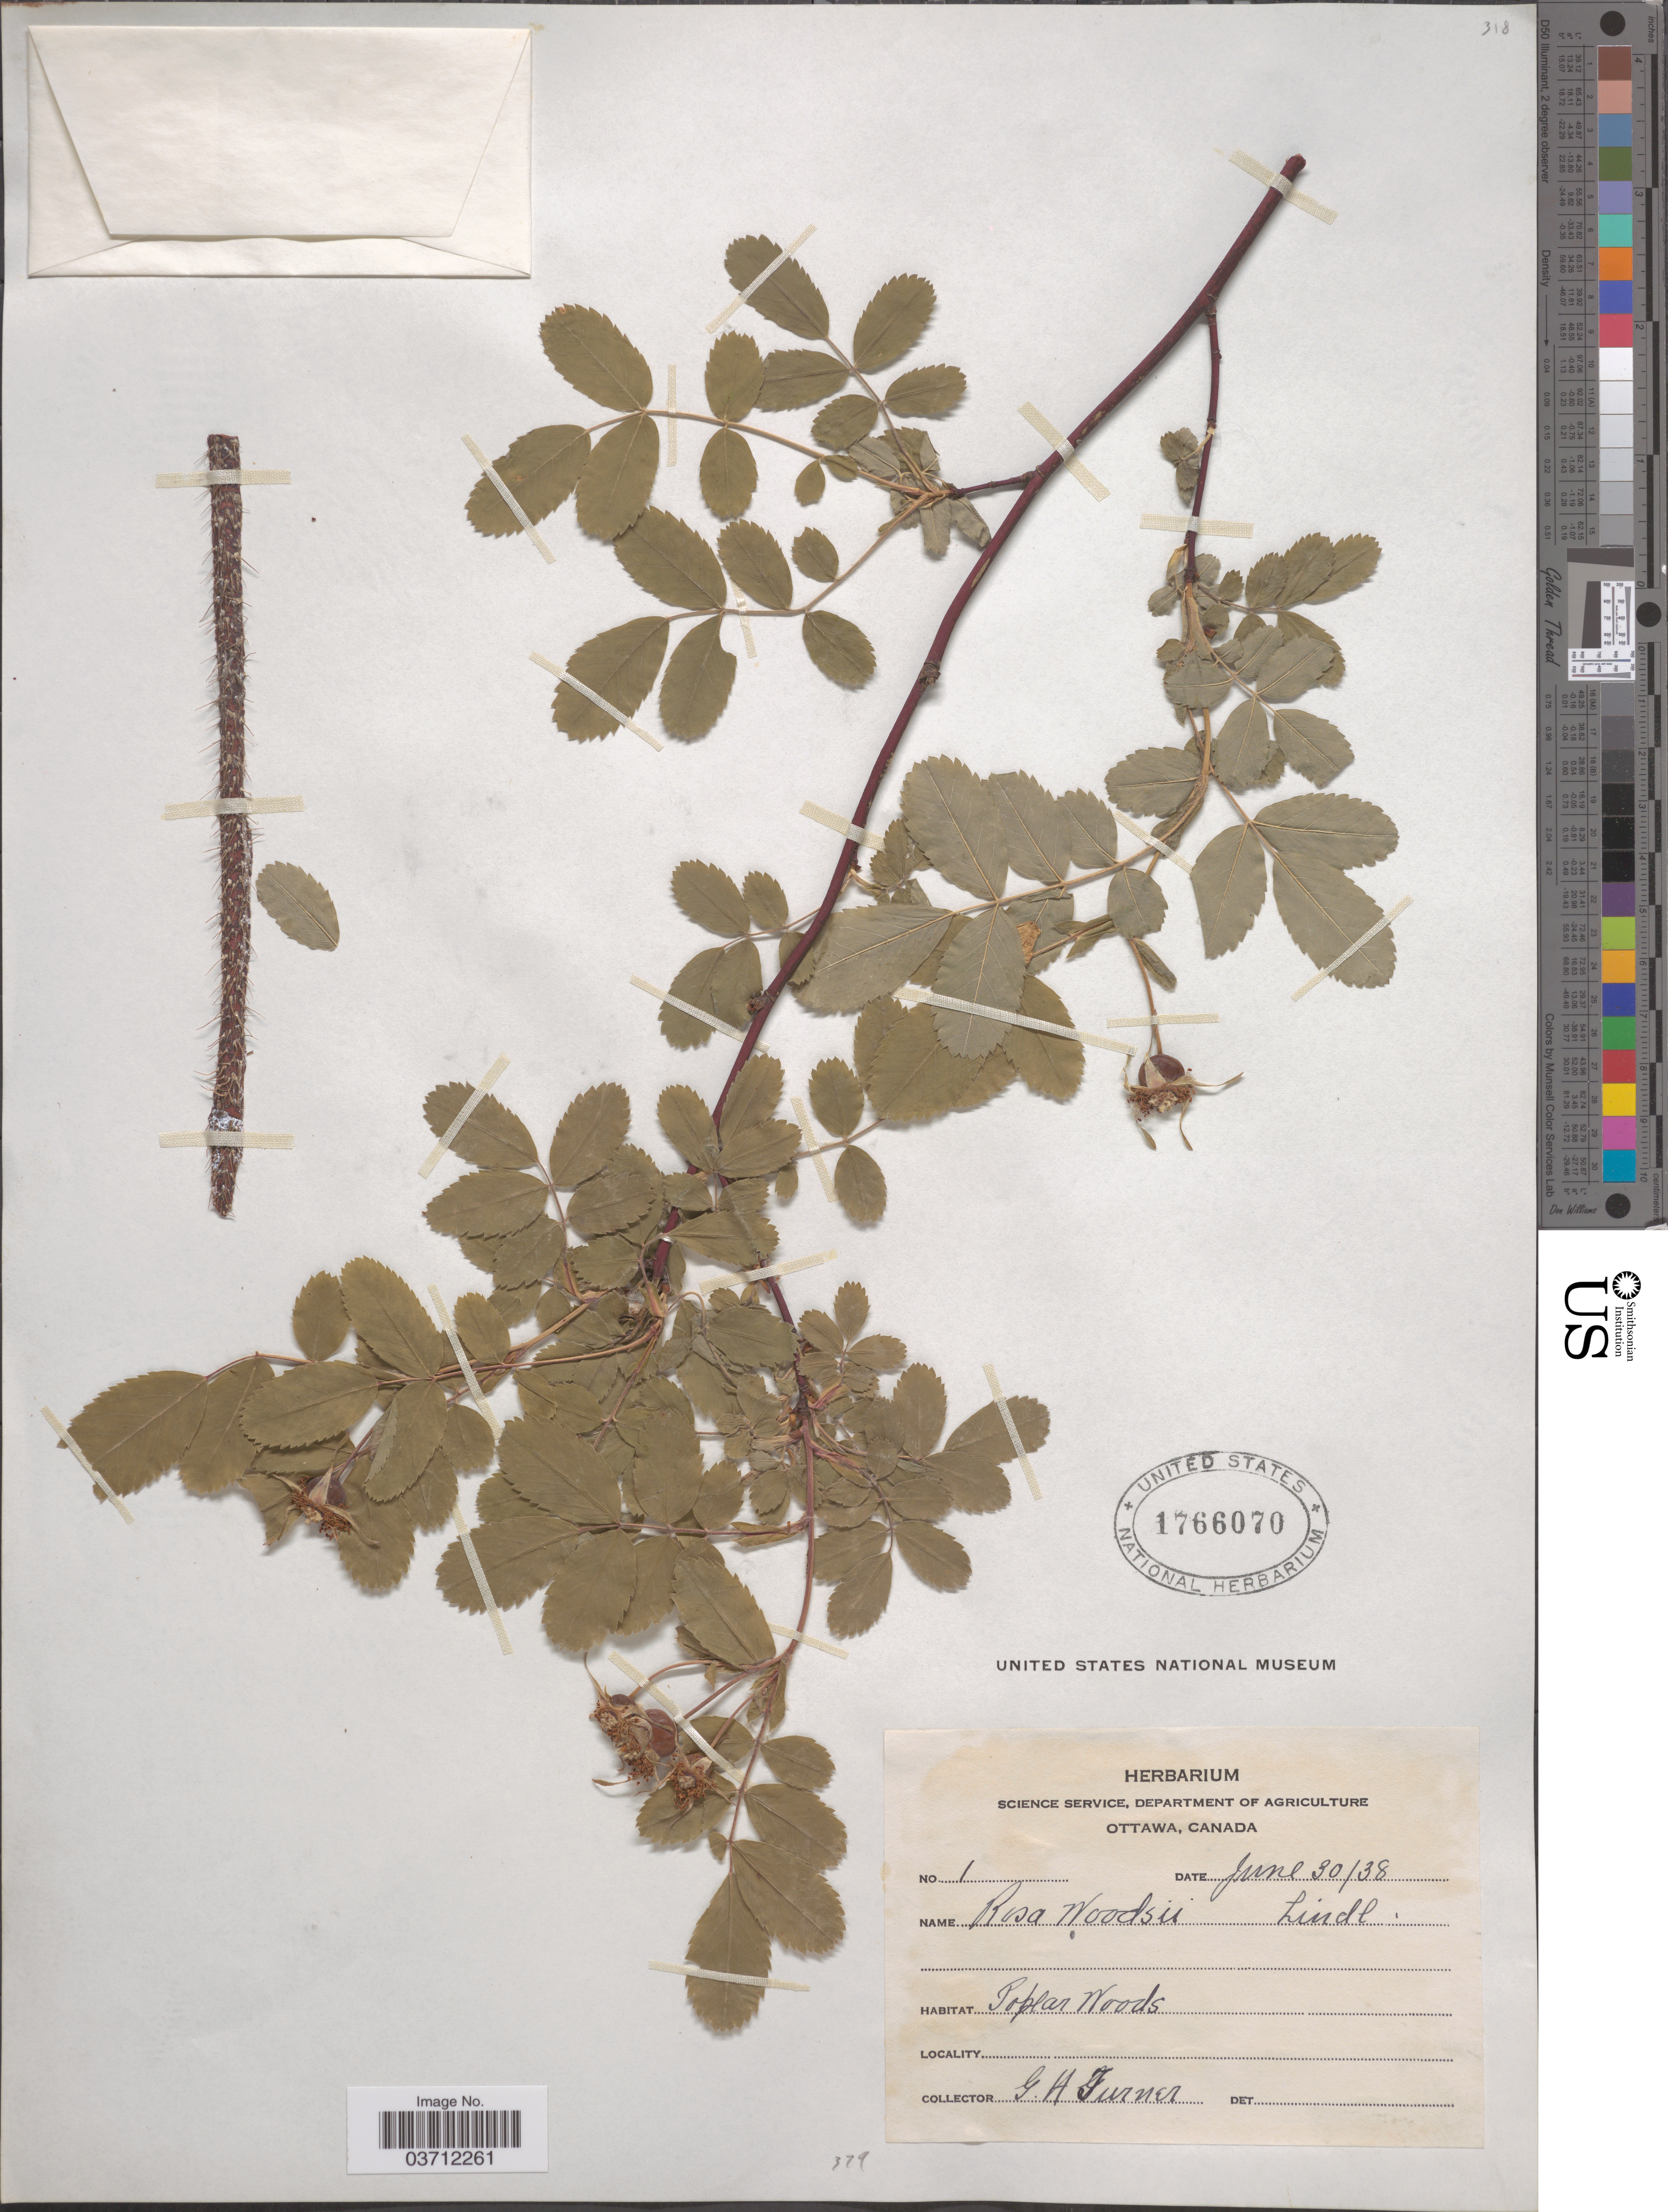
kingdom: Plantae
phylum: Tracheophyta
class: Magnoliopsida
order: Rosales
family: Rosaceae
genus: Rosa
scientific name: Rosa woodsii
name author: Lindl.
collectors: G. H. Turner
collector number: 1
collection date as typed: Transcribed d/m/y: 30/6/38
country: Canada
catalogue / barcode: US 1766070